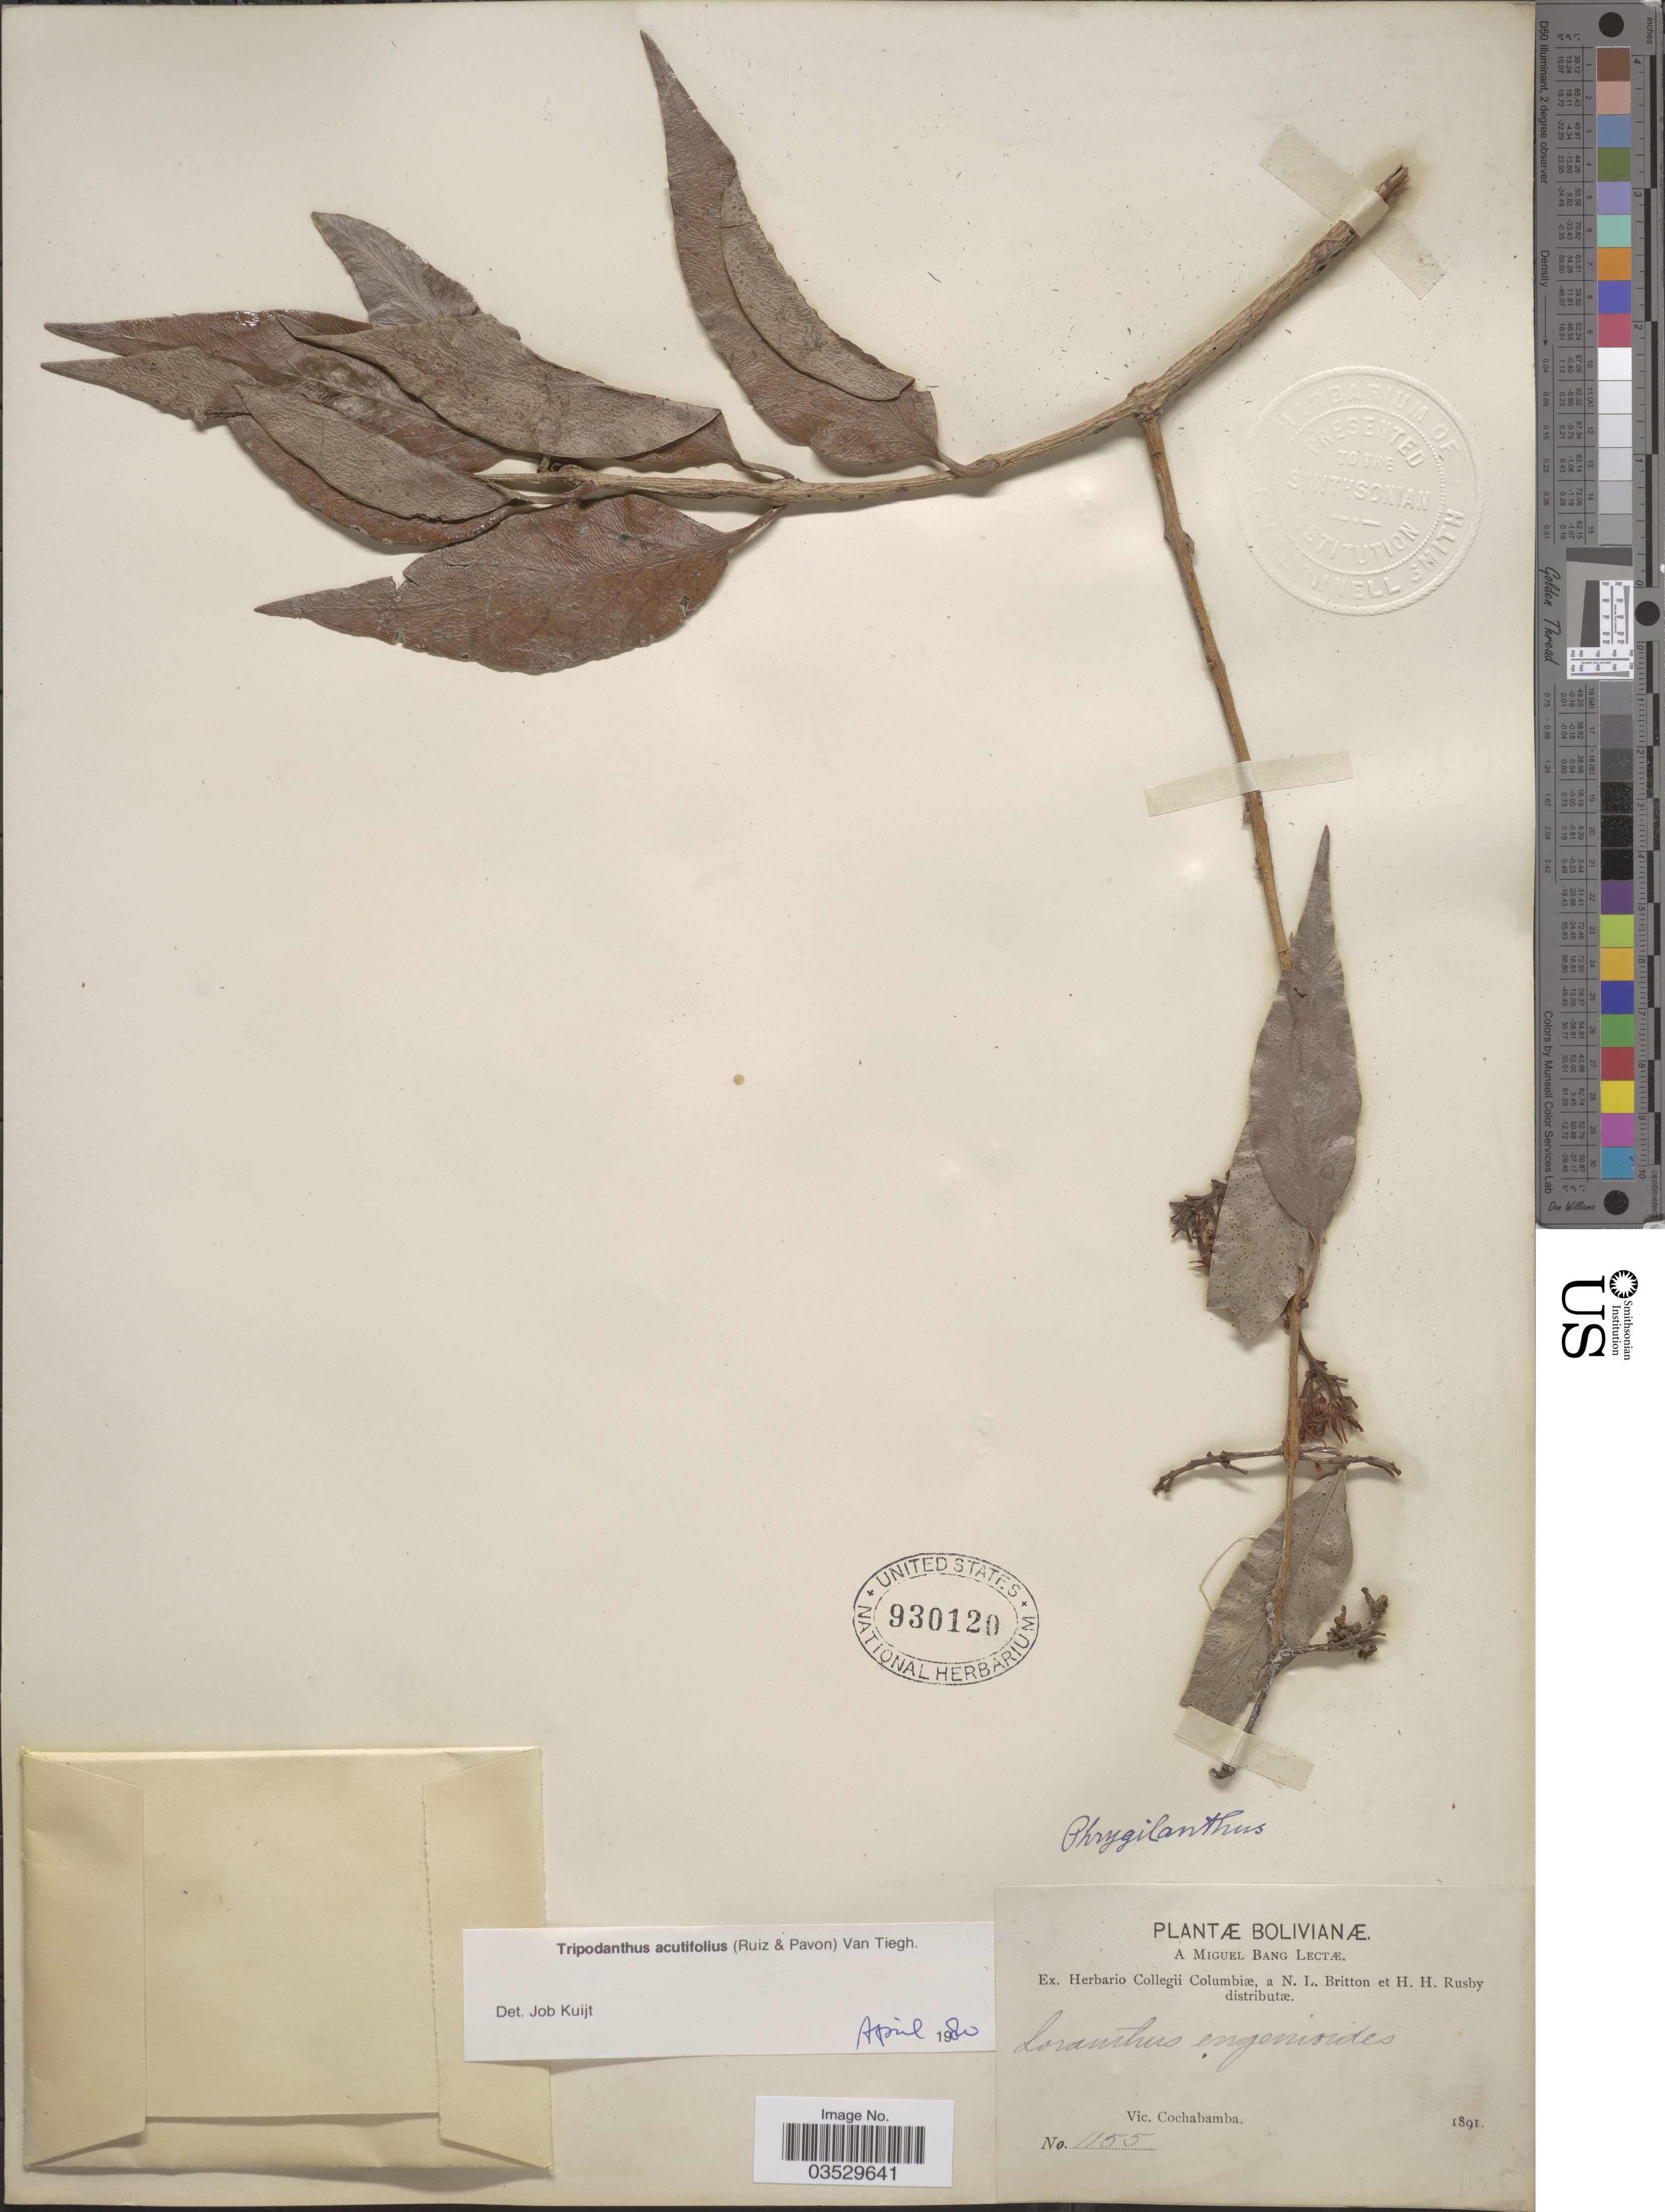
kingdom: Plantae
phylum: Tracheophyta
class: Magnoliopsida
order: Santalales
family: Loranthaceae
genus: Tripodanthus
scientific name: Tripodanthus acutifolius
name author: Tiegh.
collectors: M. Bang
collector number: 1155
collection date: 1891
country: Bolivia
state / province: Cochabamba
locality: Vic. Cochabamba.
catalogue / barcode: US 930120